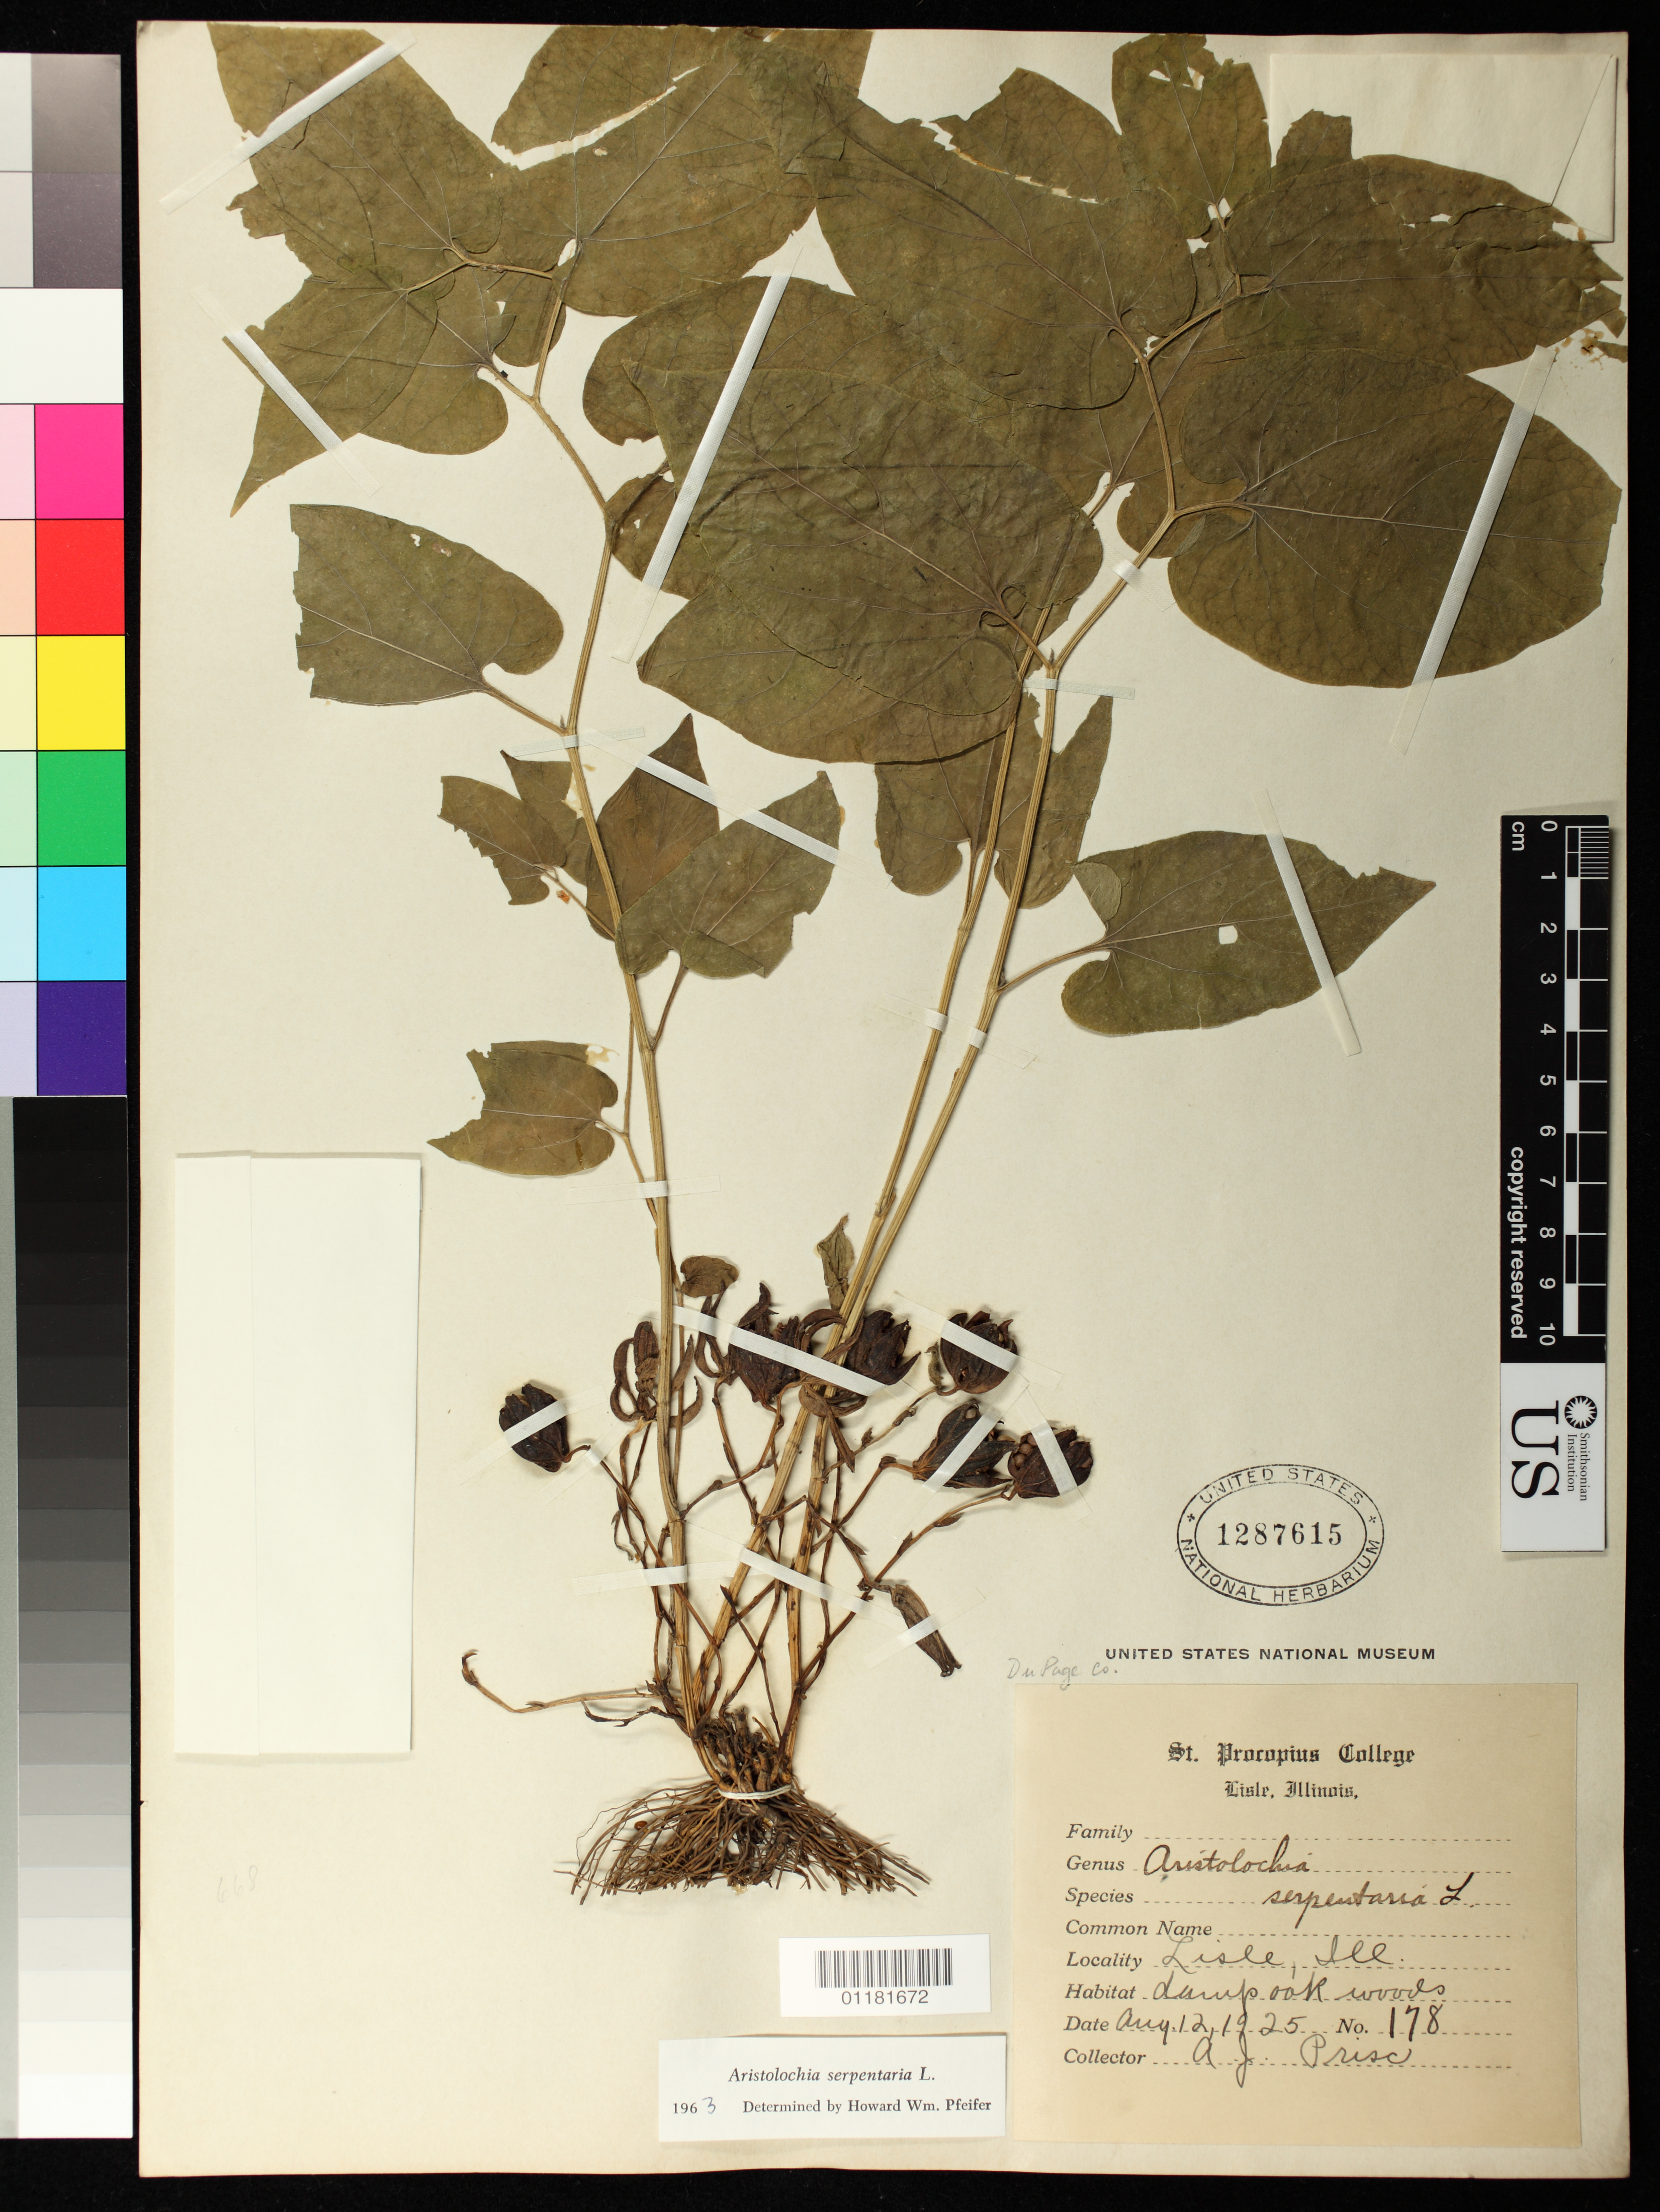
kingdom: Plantae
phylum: Tracheophyta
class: Magnoliopsida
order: Piperales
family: Aristolochiaceae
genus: Aristolochia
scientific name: Aristolochia serpentaria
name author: L.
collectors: A. J. Prisc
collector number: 178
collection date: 1925-08-12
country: United States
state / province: Illinois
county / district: DuPage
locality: Lisle, DuPage County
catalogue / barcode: US 1287615